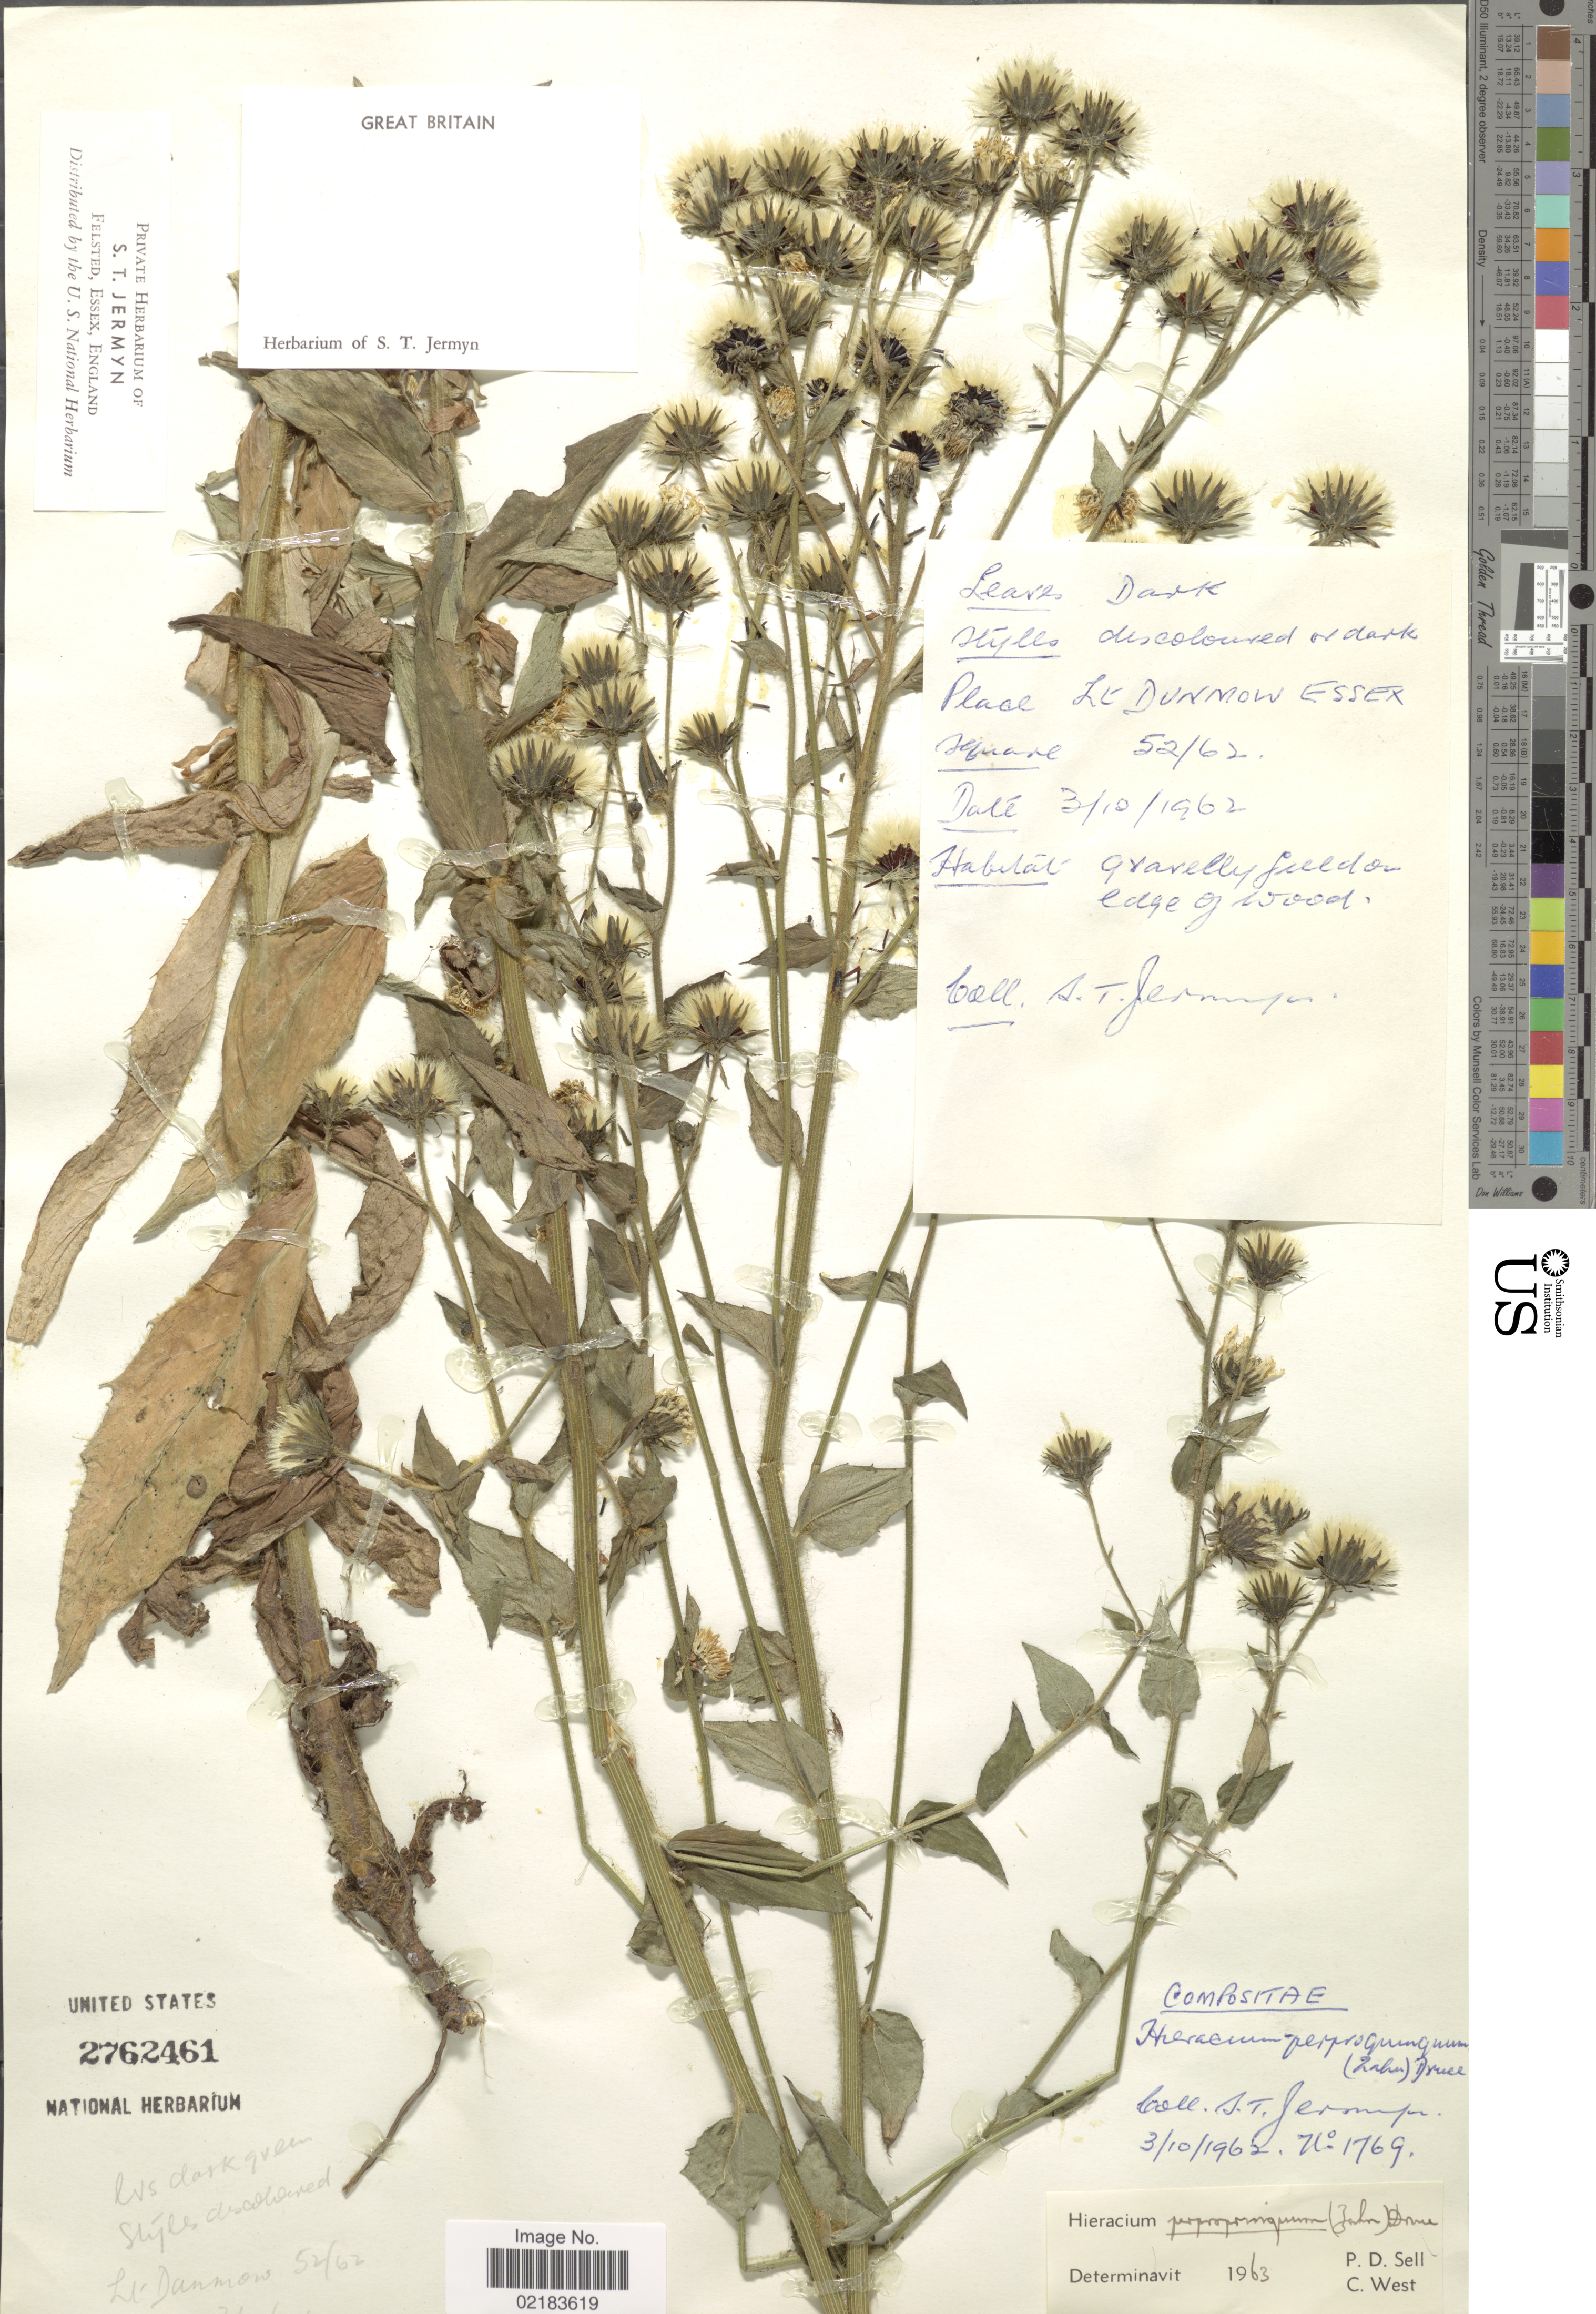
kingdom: Plantae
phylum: Tracheophyta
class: Magnoliopsida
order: Asterales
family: Asteraceae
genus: Hieracium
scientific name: Hieracium sabaudum subsp. propinguum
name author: (Sudre) Greuter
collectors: S. Jermyn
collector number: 1769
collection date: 1962-10-03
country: United Kingdom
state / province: England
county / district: Essex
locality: Gt. Dunmow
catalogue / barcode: US 2762461